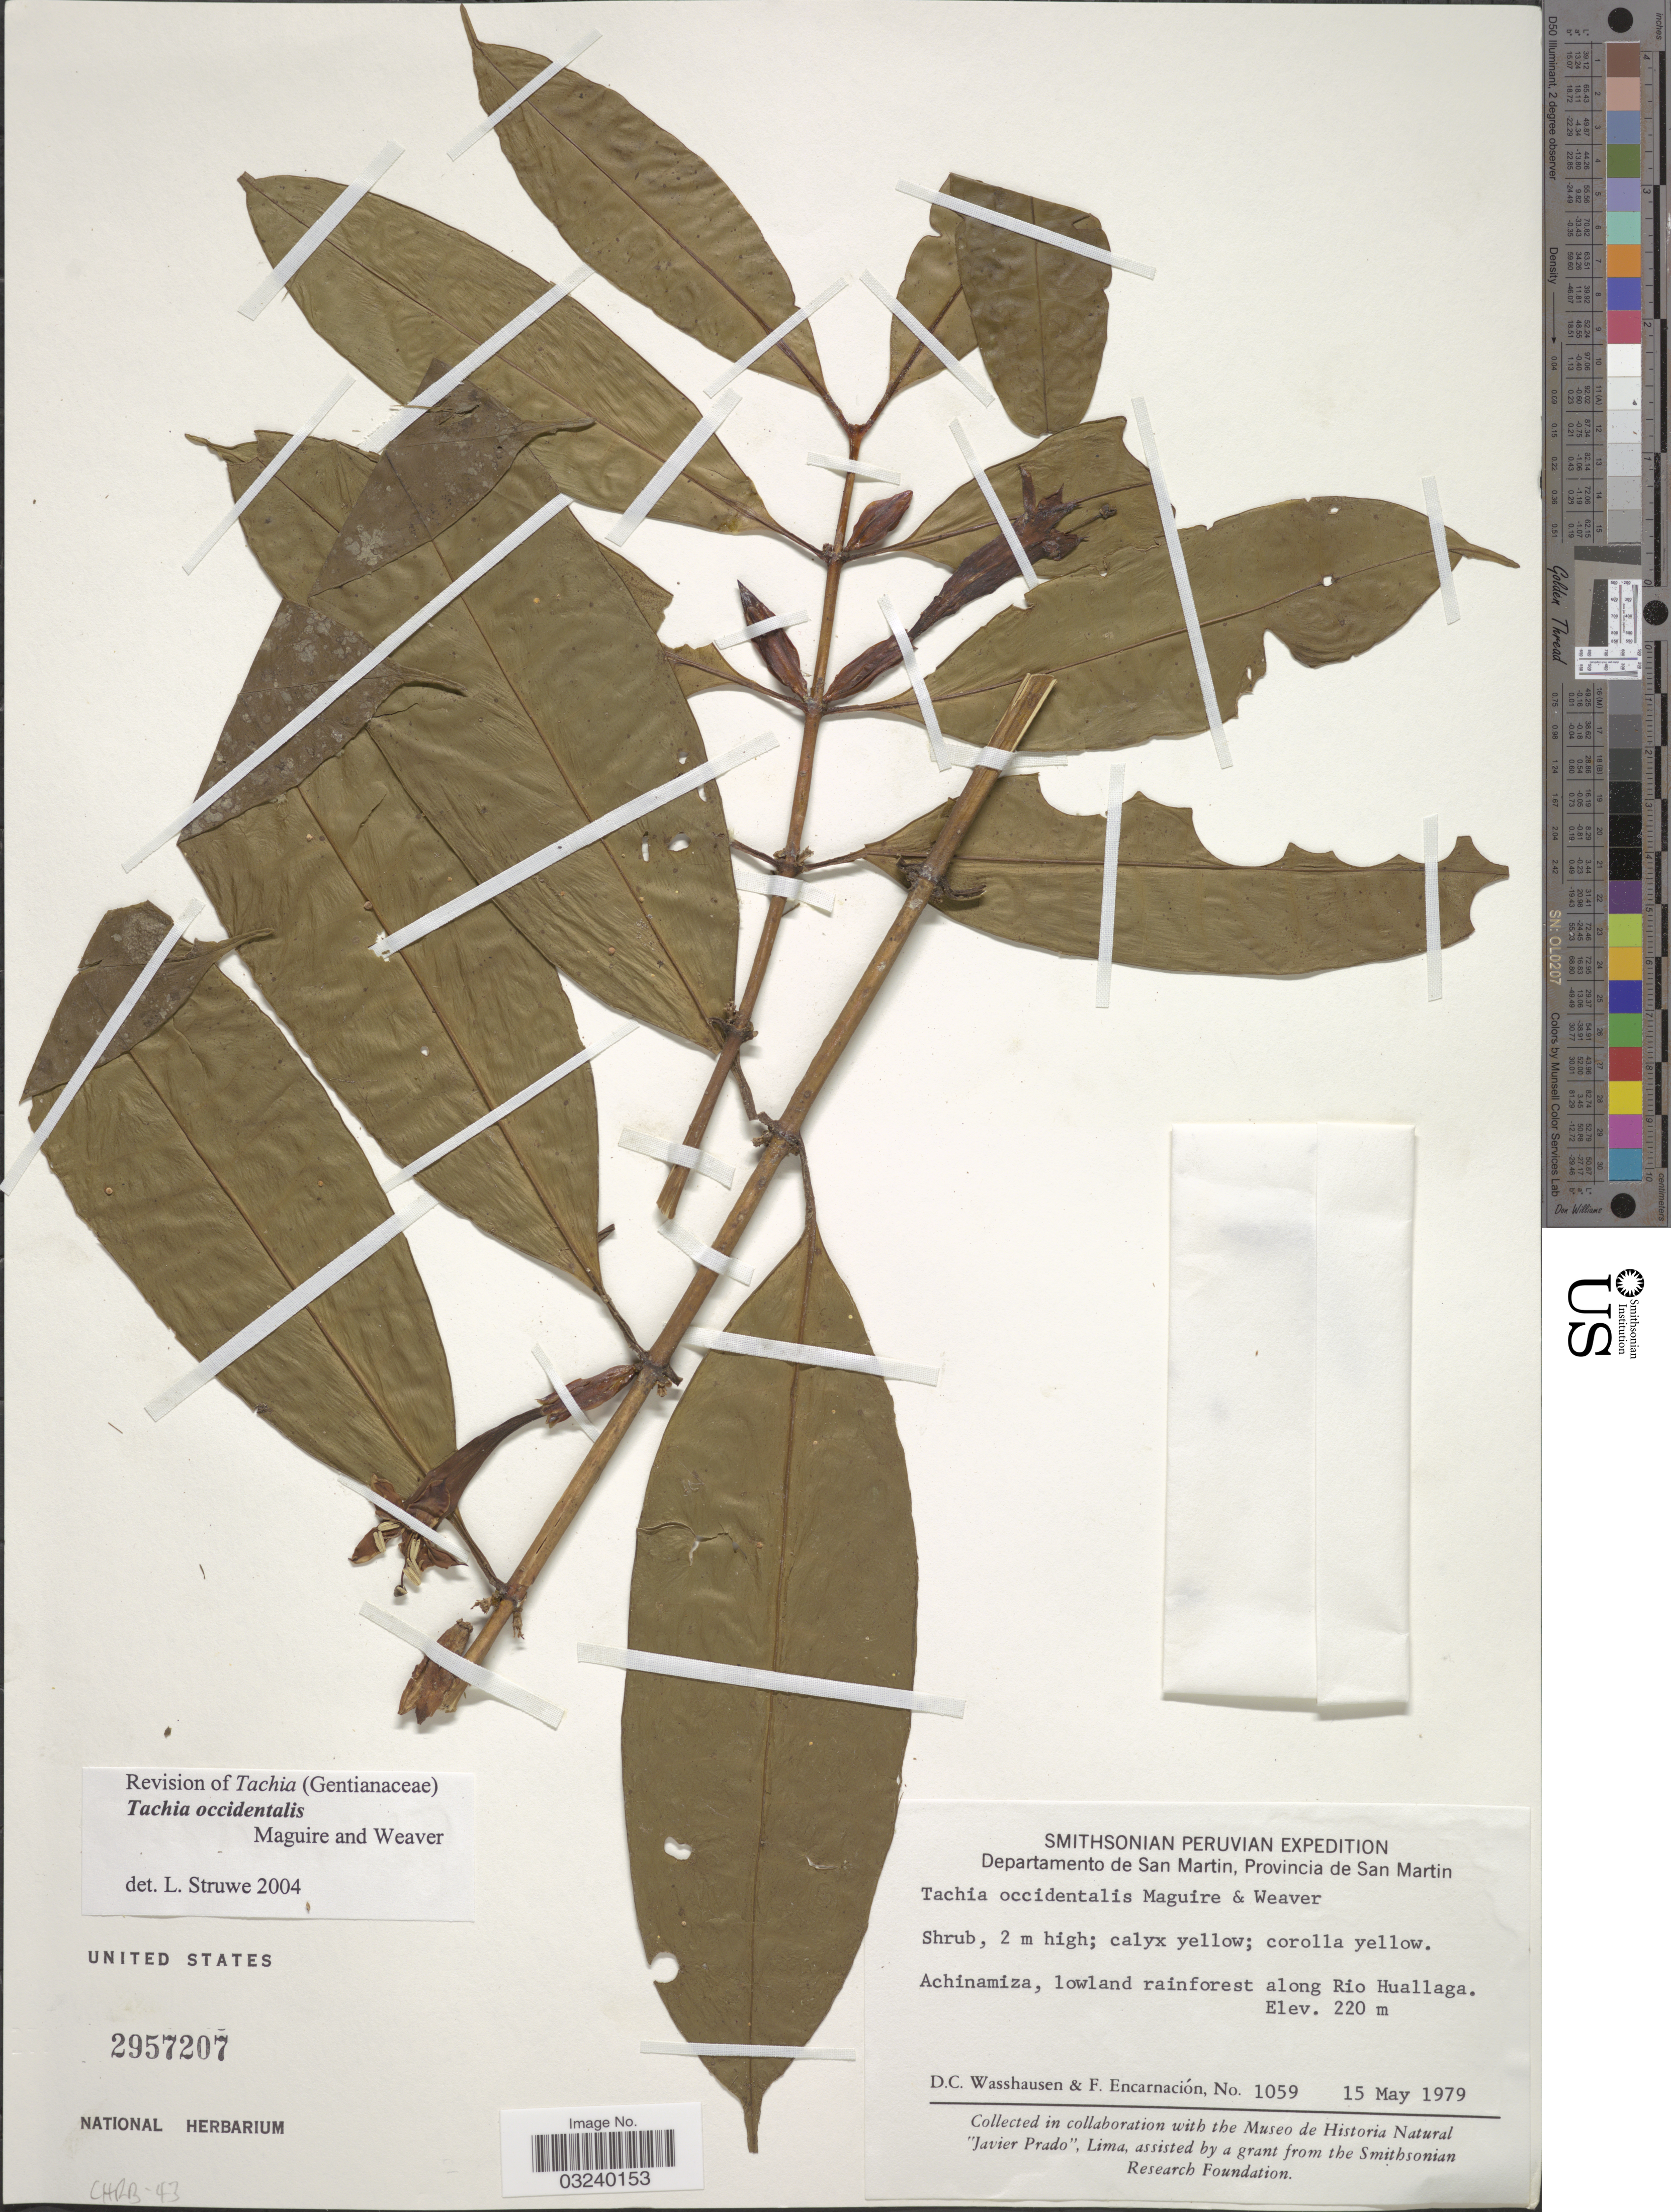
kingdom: Plantae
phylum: Tracheophyta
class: Magnoliopsida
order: Gentianales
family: Gentianaceae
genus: Tachia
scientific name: Tachia occidentalis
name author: Maguire & Weaver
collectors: D. C. Wasshausen & F. Encarnación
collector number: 1059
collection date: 1979-05-15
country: Peru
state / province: San Martín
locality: Departamento de San Martin, Provincia de San Martin, Achinamiza, lowland rainforest along Rio Huallaga.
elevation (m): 220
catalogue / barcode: US 2957207